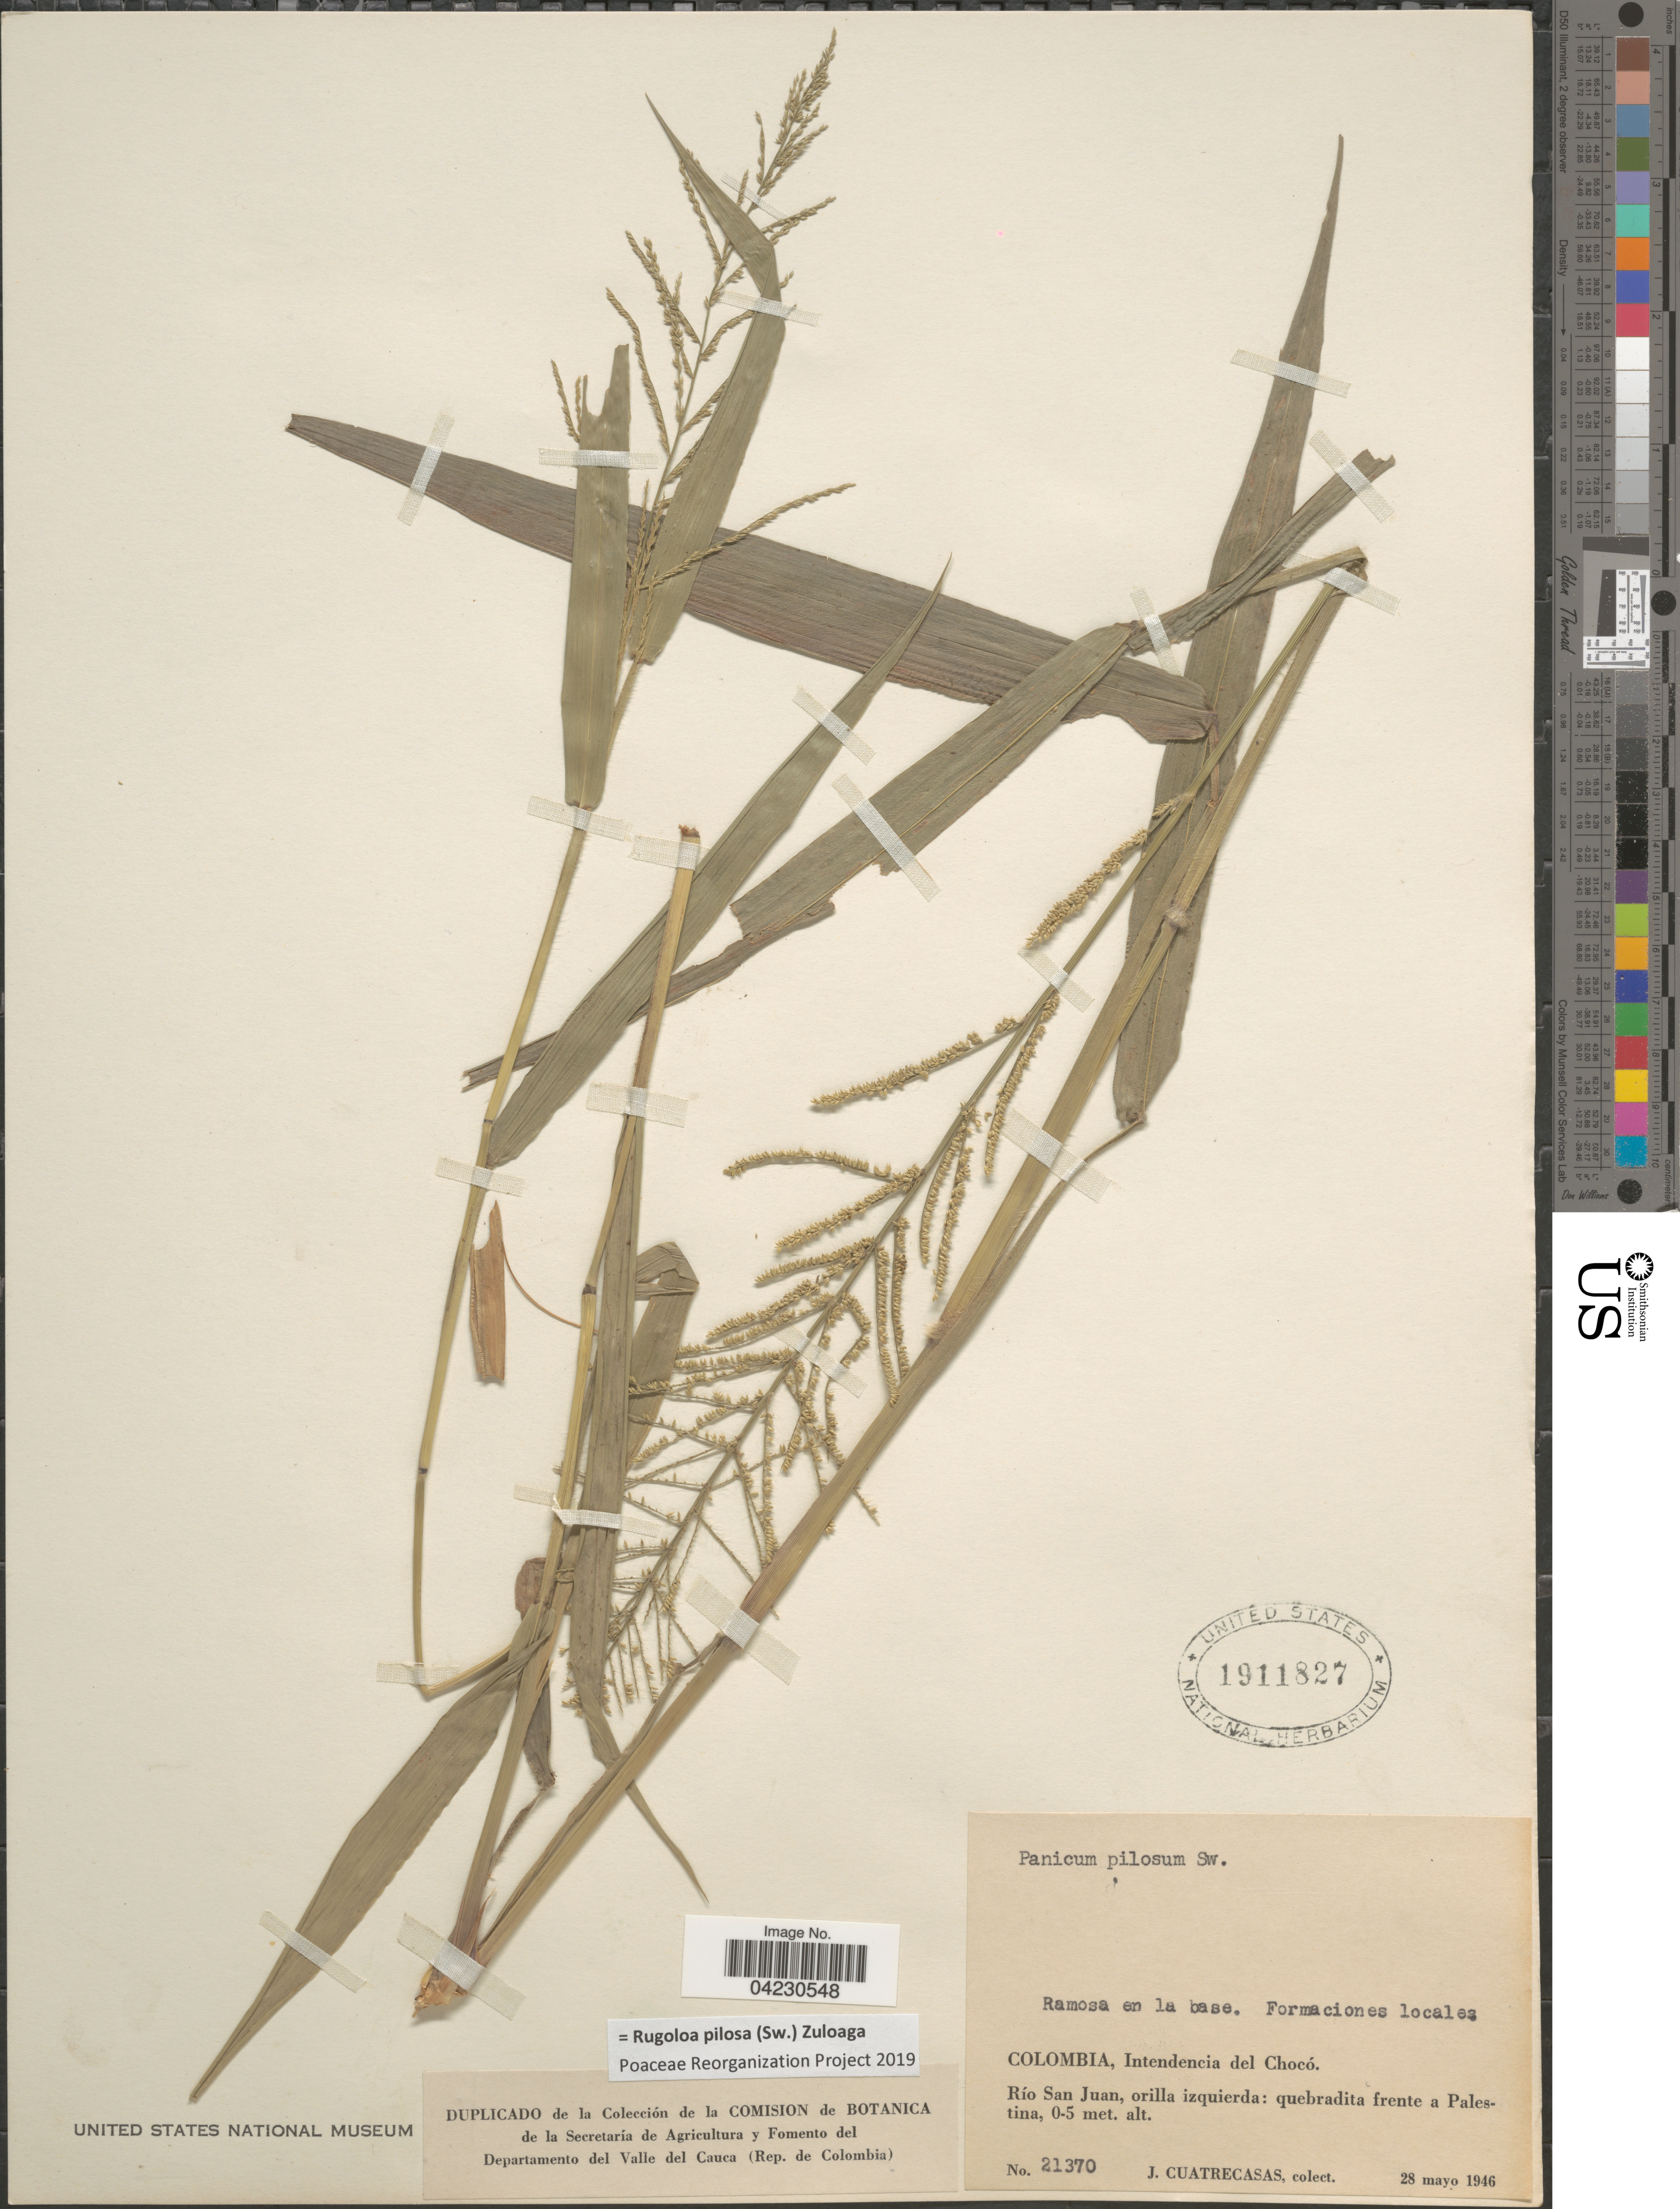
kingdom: Plantae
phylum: Tracheophyta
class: Liliopsida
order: Poales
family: Poaceae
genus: Rugoloa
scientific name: Rugoloa pilosa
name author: (Sw.) Zuloaga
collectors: J. Cuatrecasas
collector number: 21370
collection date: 1946-05-28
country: Colombia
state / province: Chocó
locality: Intendencia del Chocó. Río San Juan, orilla izquierda: quebradita frente a Palestina.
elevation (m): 0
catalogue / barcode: US 1911827